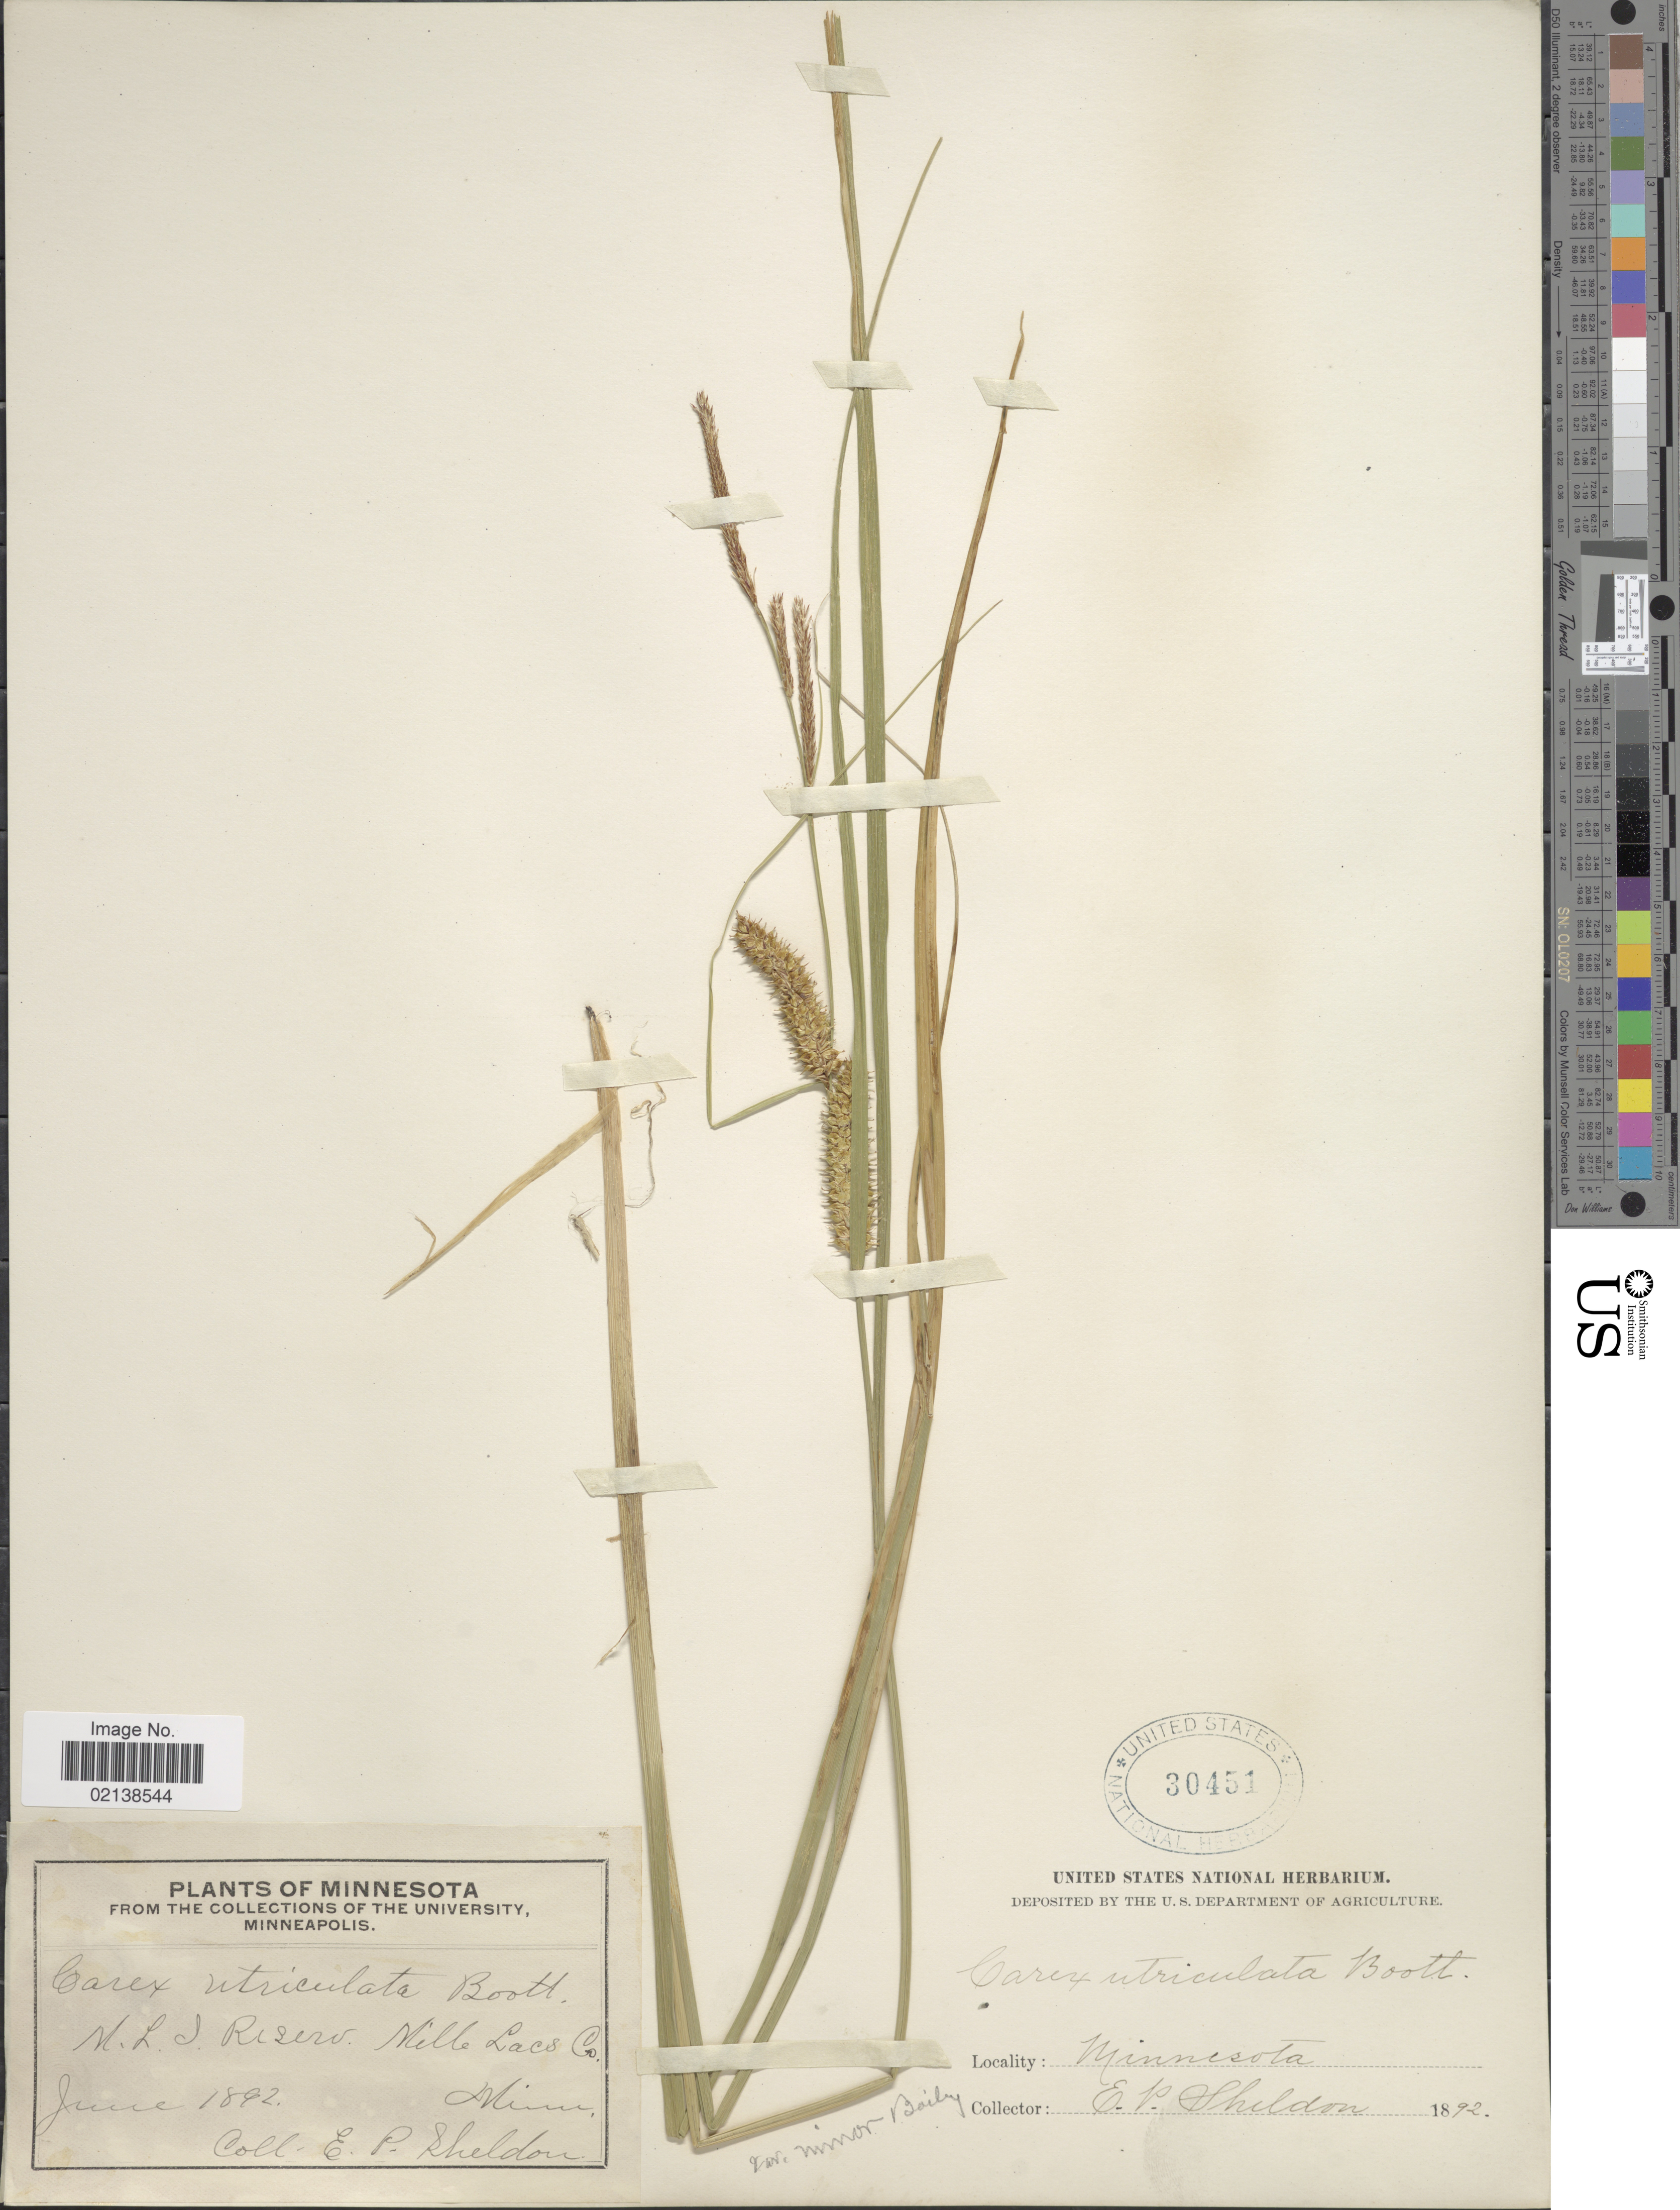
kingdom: Plantae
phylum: Tracheophyta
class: Liliopsida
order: Poales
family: Cyperaceae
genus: Carex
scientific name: Carex utriculata var. minor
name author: Boott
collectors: E. P. Sheldon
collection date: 1892-06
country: United States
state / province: Minnesota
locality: MIlle Lacs Co., N.L.S. Reserv.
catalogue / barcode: US 30451